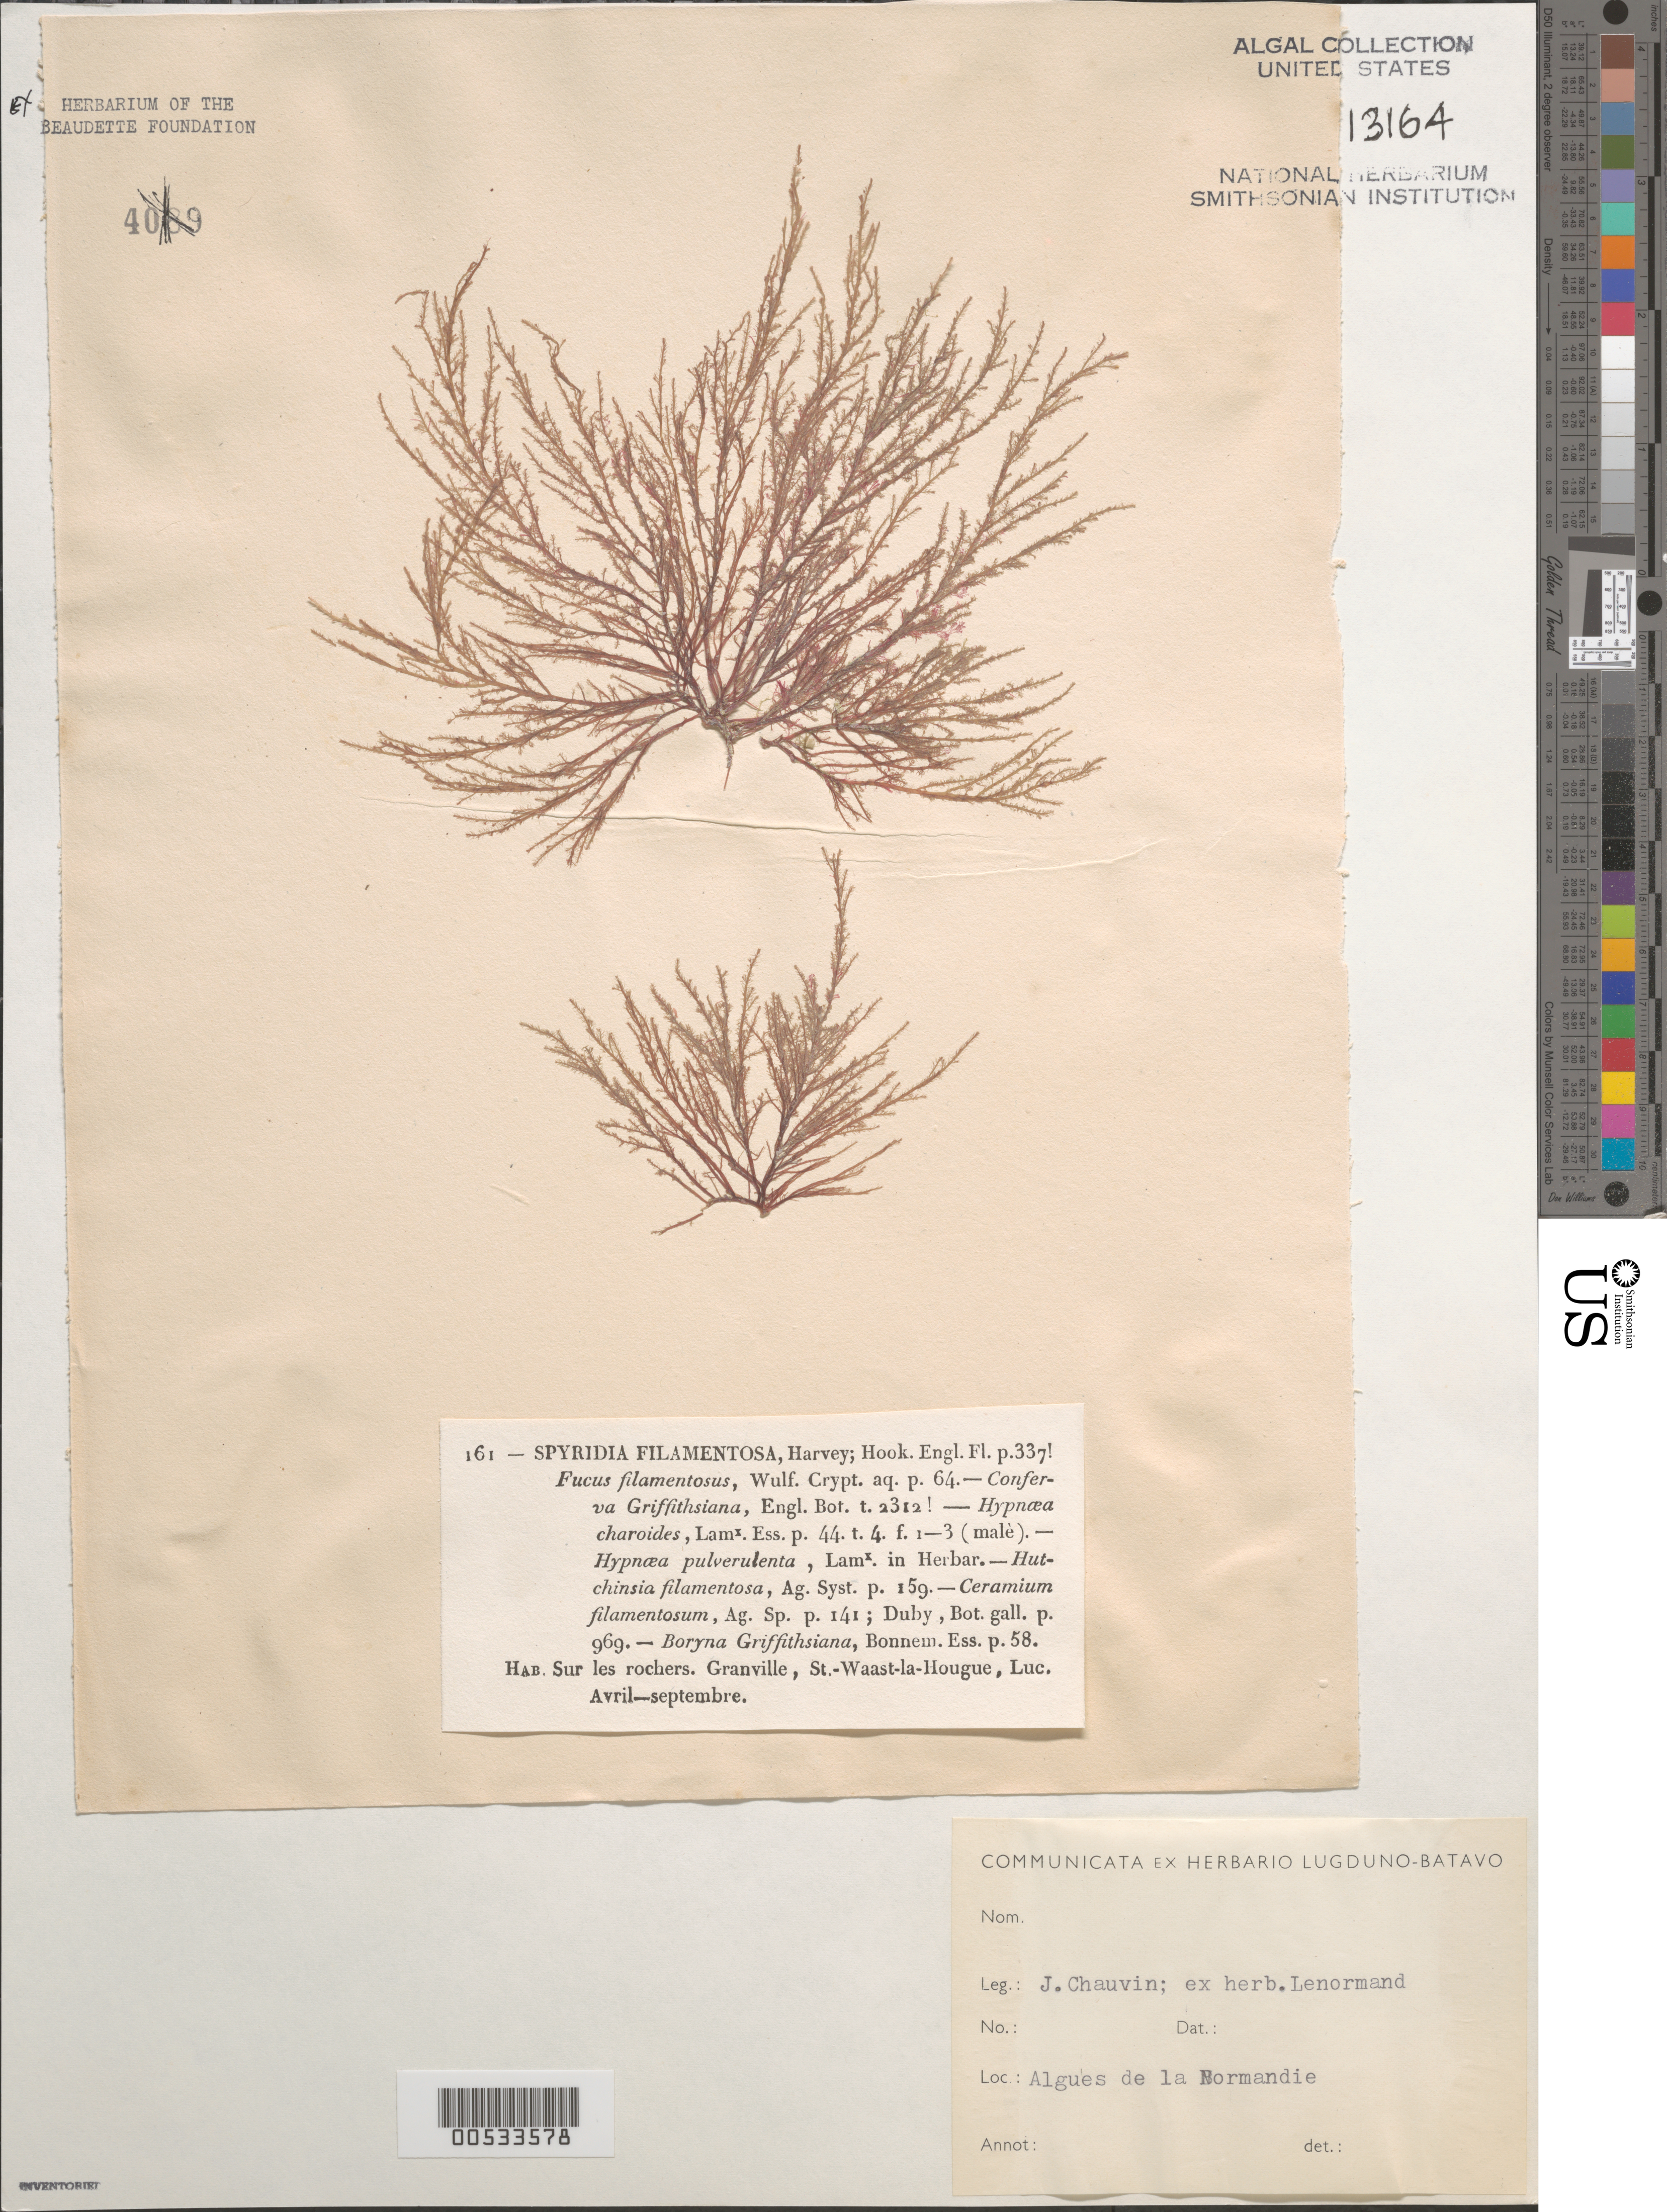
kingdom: Plantae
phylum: Rhodophyta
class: Florideophyceae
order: Ceramiales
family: Spyridiaceae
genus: Spyridia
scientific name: Spyridia filamentosa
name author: (Wulfen) Harv.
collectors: J. Chauvin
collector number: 161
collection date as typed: Apr ---- to -- Sep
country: France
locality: Granville; St. Vaast-la-Hougue; Luc, Normandy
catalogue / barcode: US 13164